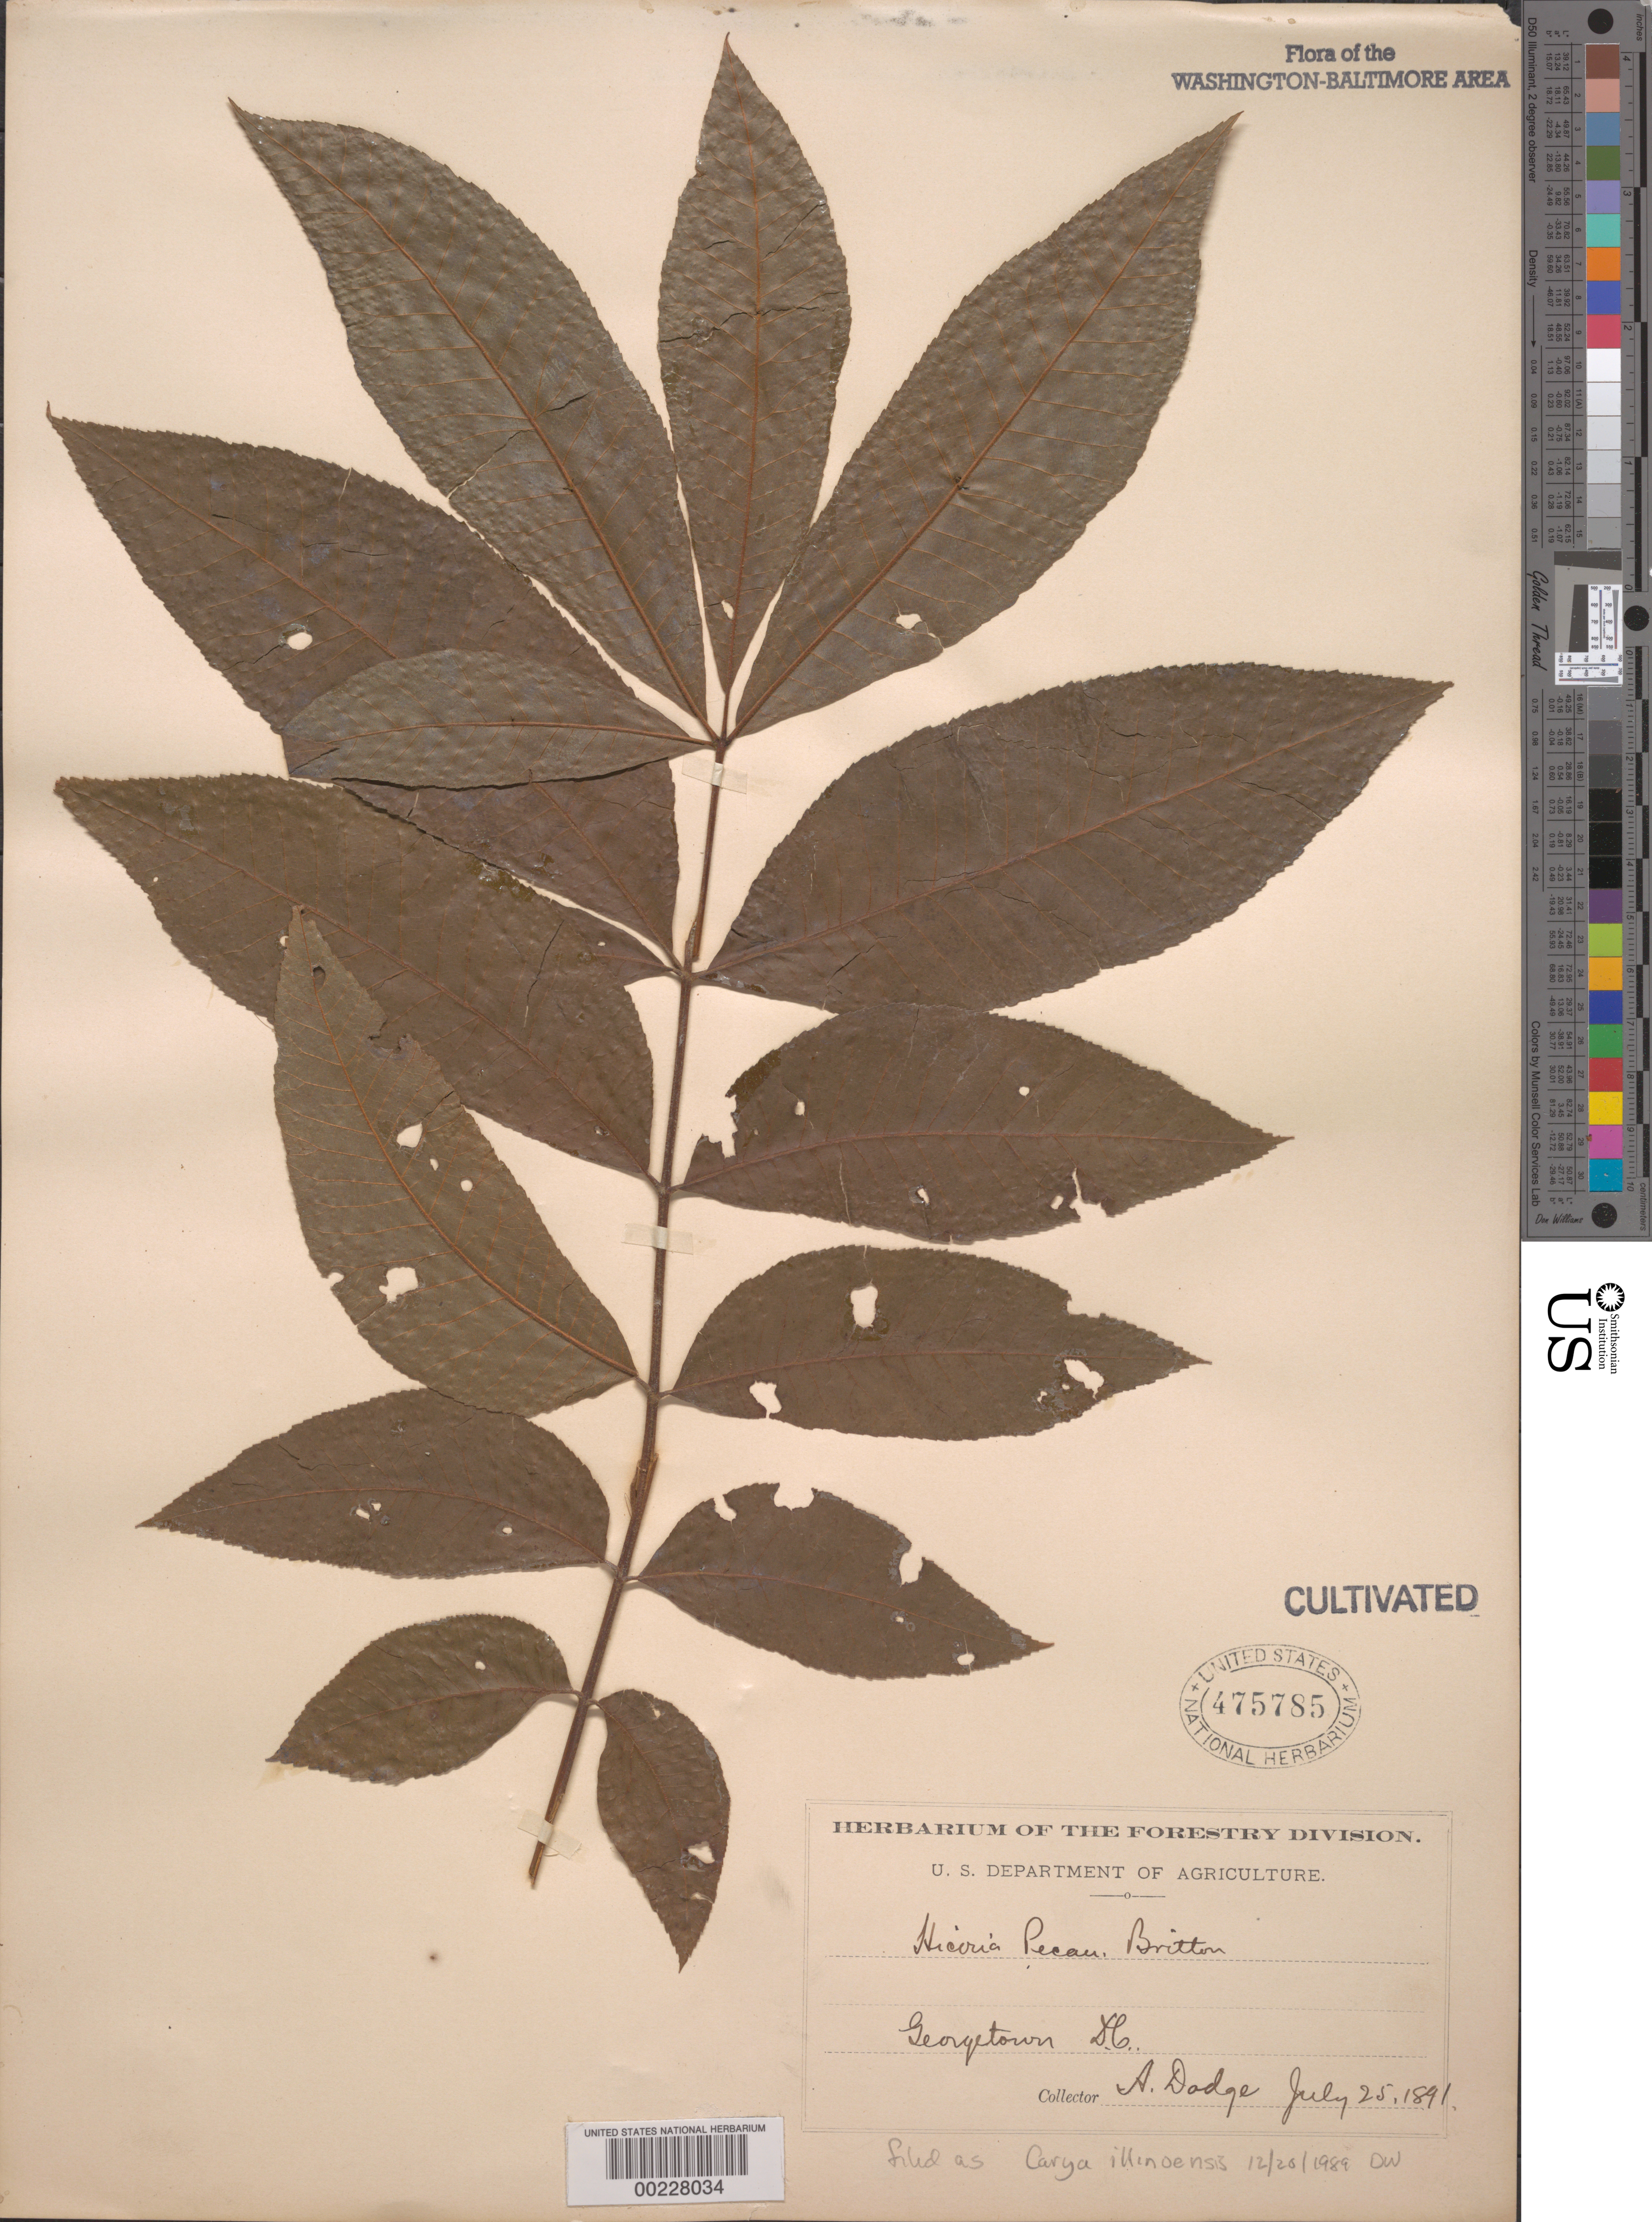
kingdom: Plantae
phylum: Tracheophyta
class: Magnoliopsida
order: Fagales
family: Juglandaceae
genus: Carya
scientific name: Carya illinoinensis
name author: (Wangenh.) K. Koch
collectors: A. Dodge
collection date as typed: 25 Jul 1891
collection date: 1891-07-25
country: United States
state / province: District of Columbia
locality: Georgetown C. and O. Canal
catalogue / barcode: US 475785